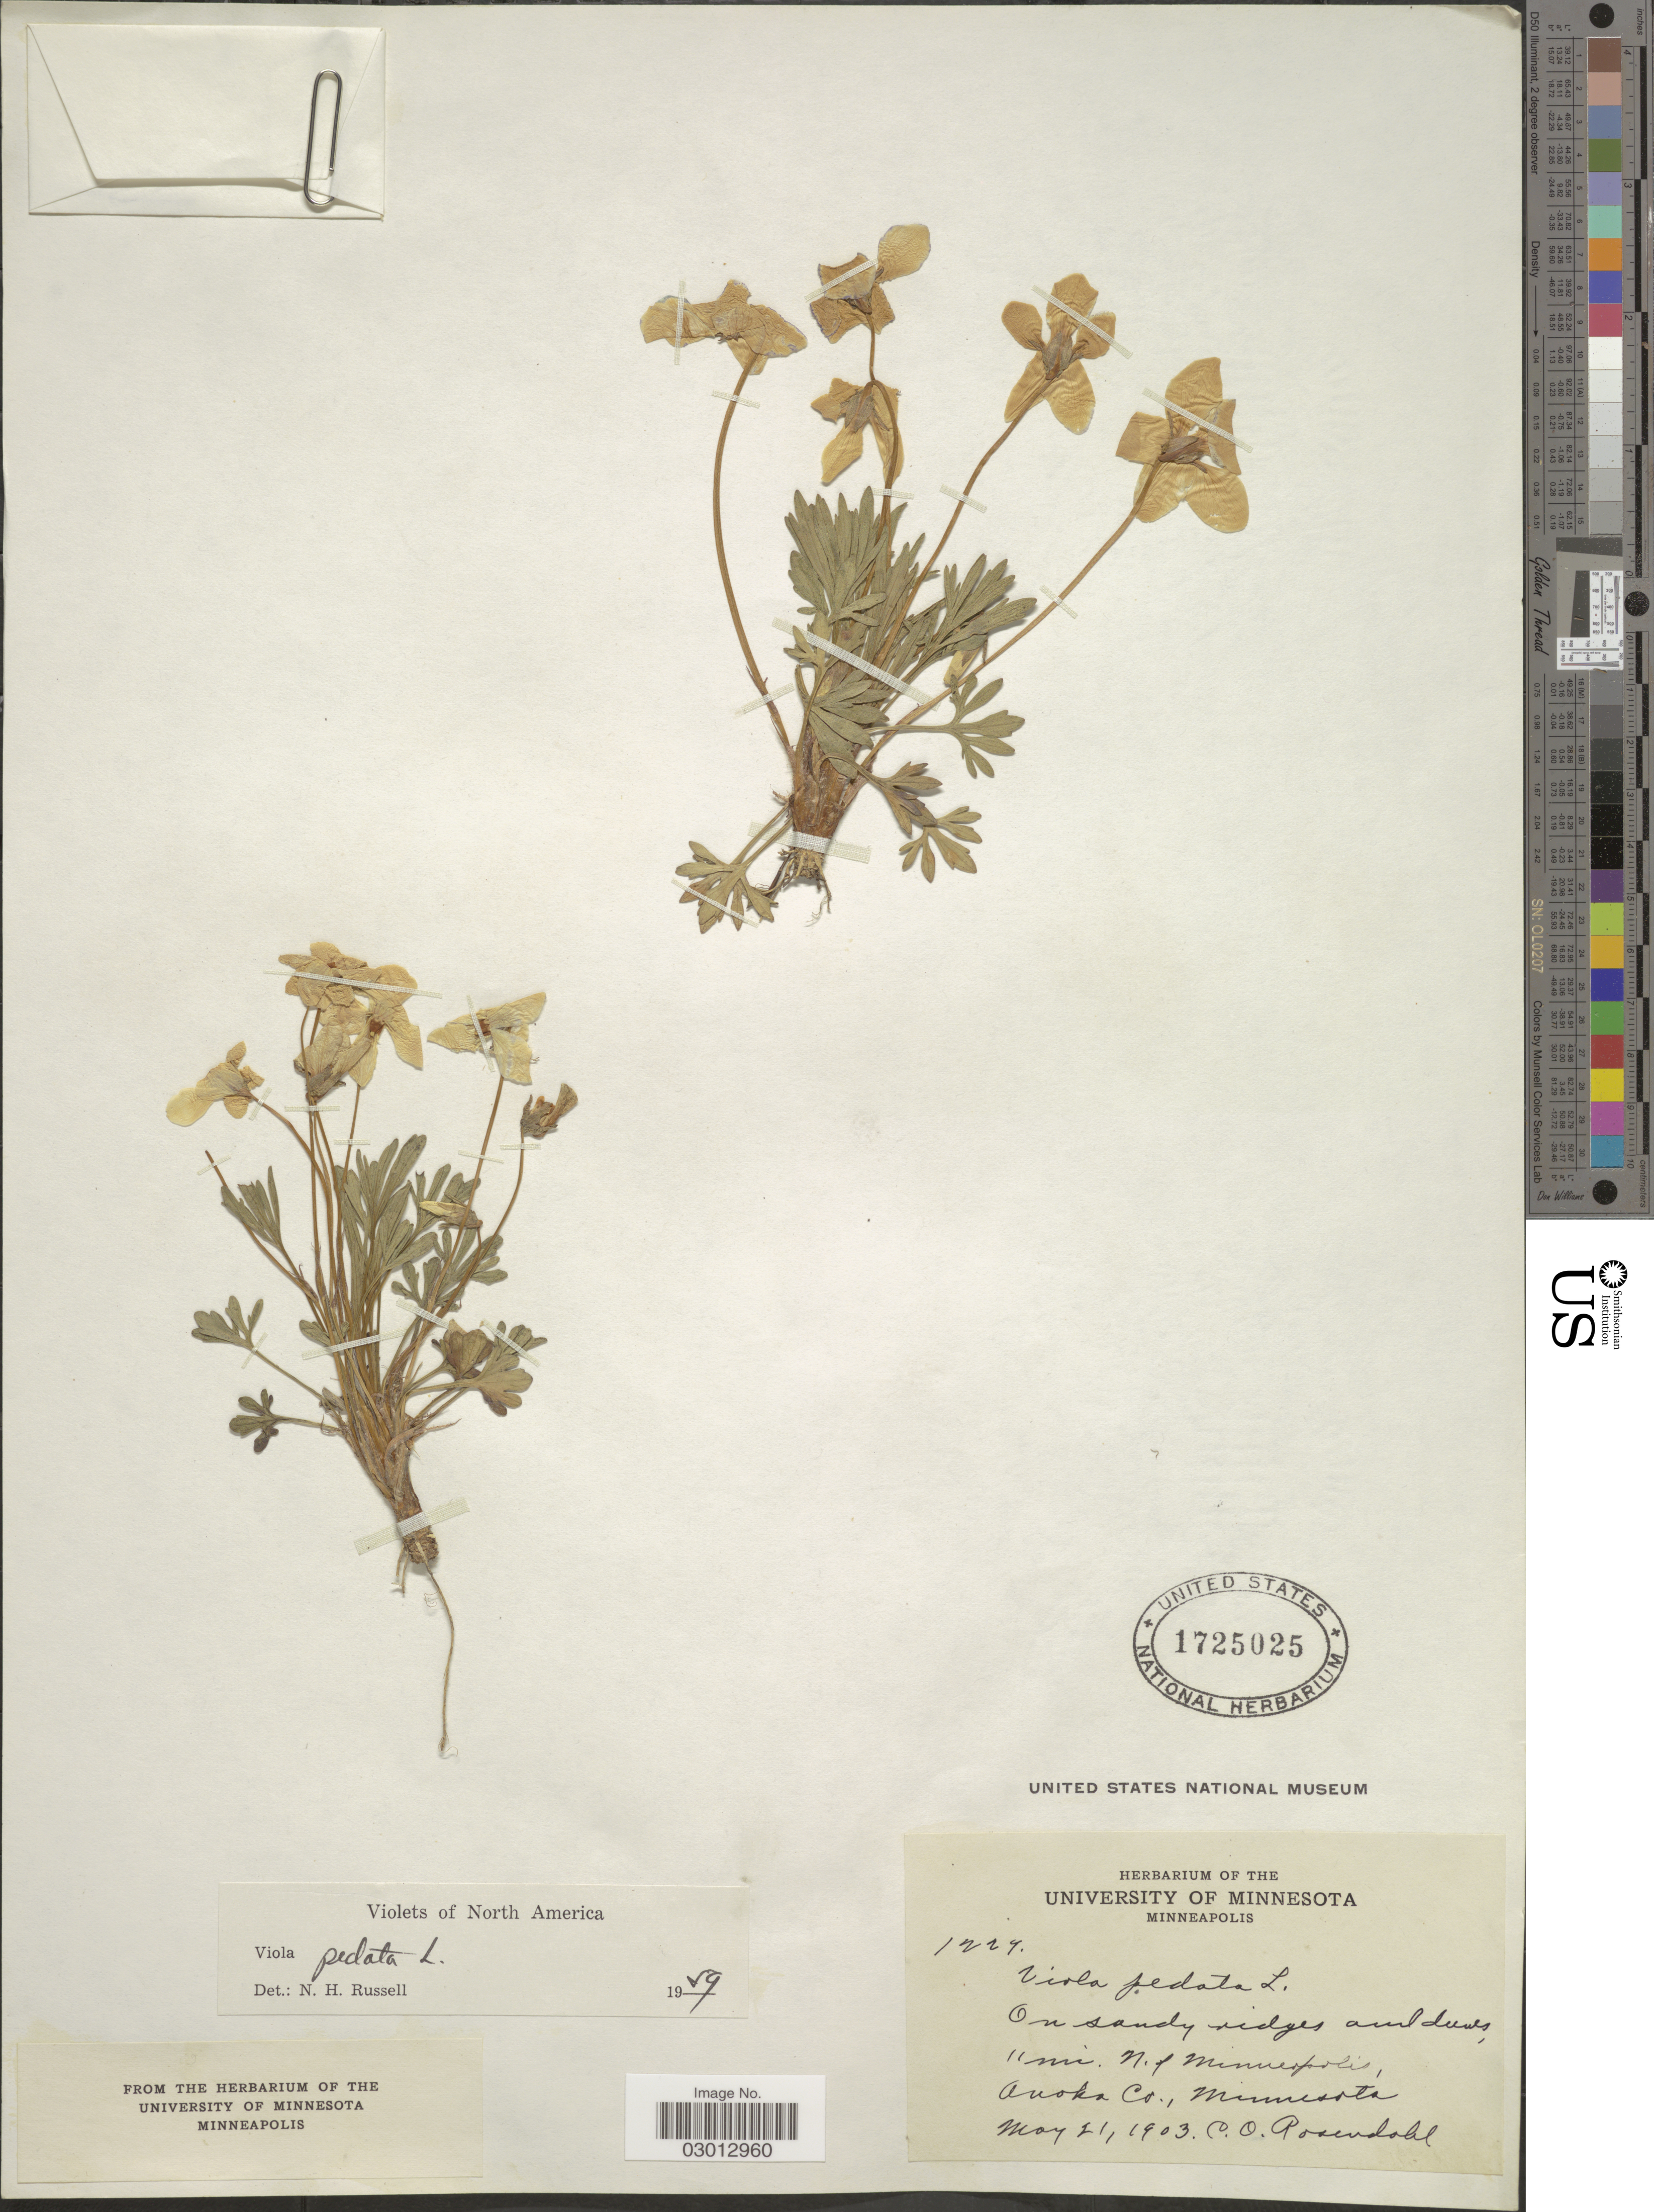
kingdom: Plantae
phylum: Tracheophyta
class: Magnoliopsida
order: Malpighiales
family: Violaceae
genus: Viola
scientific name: Viola pedata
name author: L.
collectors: C. O. Rosendahl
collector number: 1224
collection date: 1903-05-21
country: United States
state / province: Minnesota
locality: On sandy ridges and dunes 11 mi. N. of Minneapolis, Anoka Co.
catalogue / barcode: US 1725025